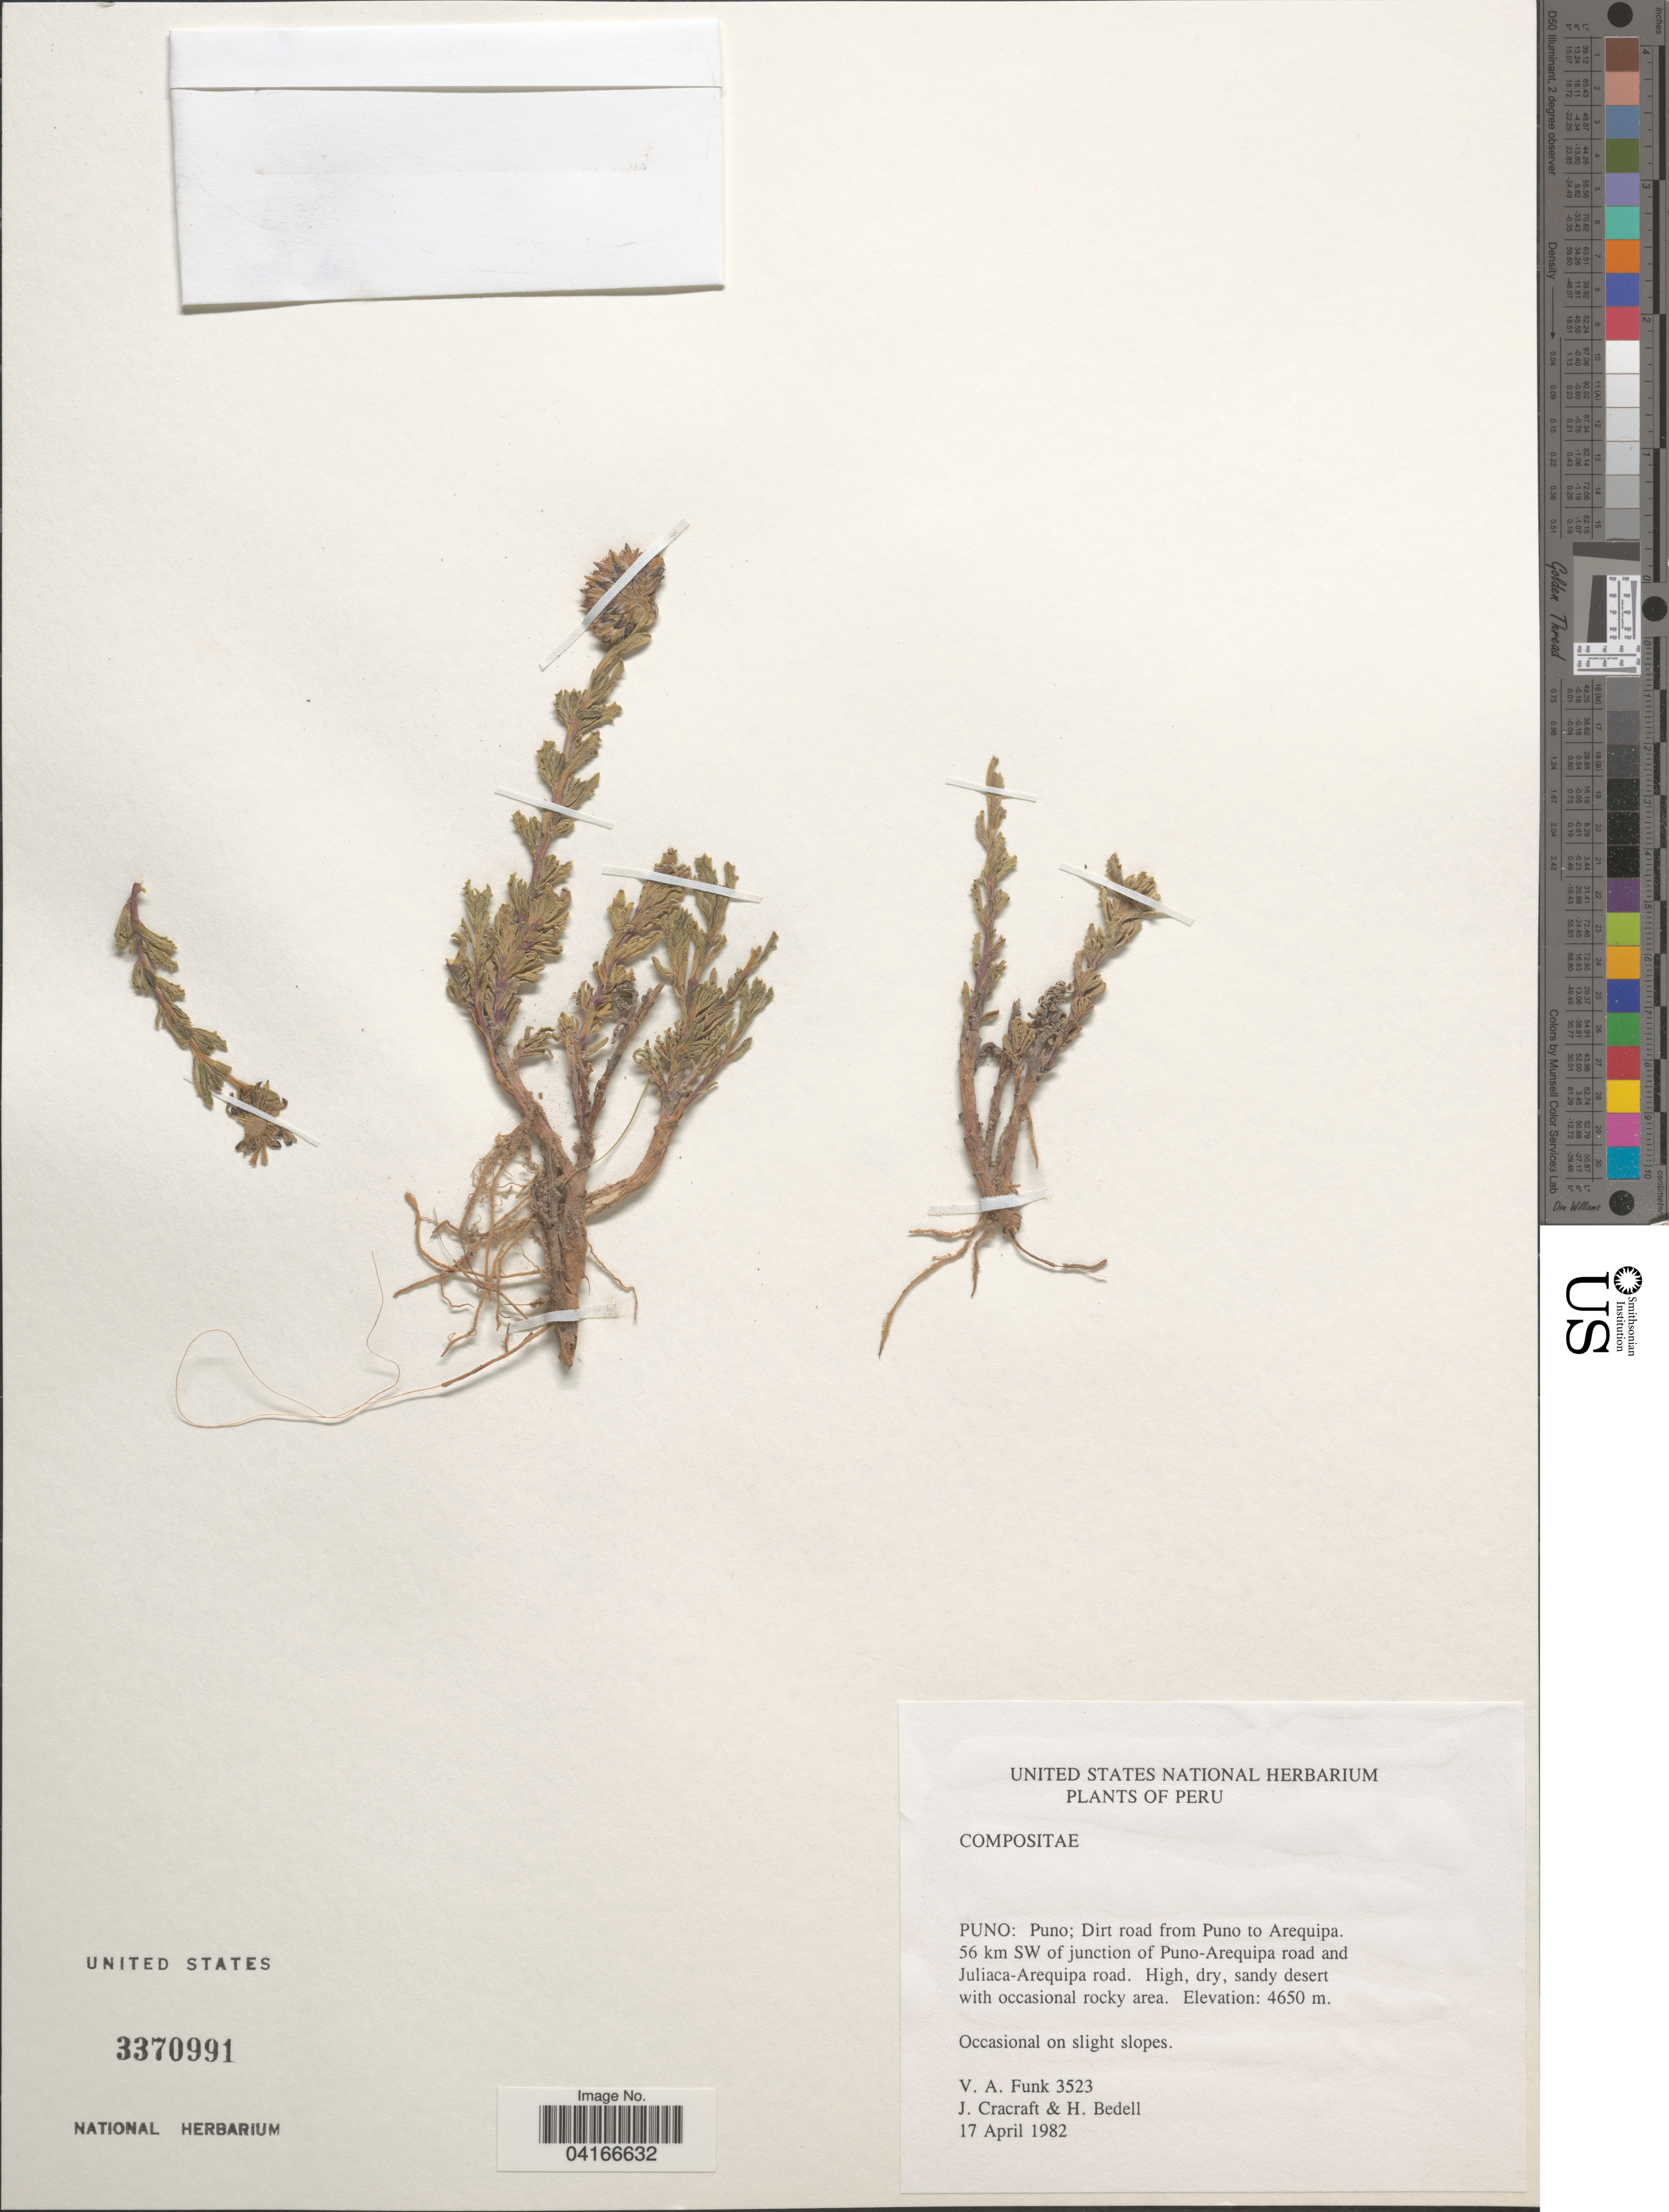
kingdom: Plantae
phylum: Tracheophyta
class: Magnoliopsida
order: Asterales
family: Asteraceae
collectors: V. Funk, J. L. Cracraft & H. Bedell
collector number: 3523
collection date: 1982-04-17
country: Peru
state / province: Puno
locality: Puno: Puno; Dirt road from Puno to Arequipa. 56 km SW of junction of Puno-Arequipa road and Juliaca-Arequipa road.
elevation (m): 4650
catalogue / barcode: US 3370991